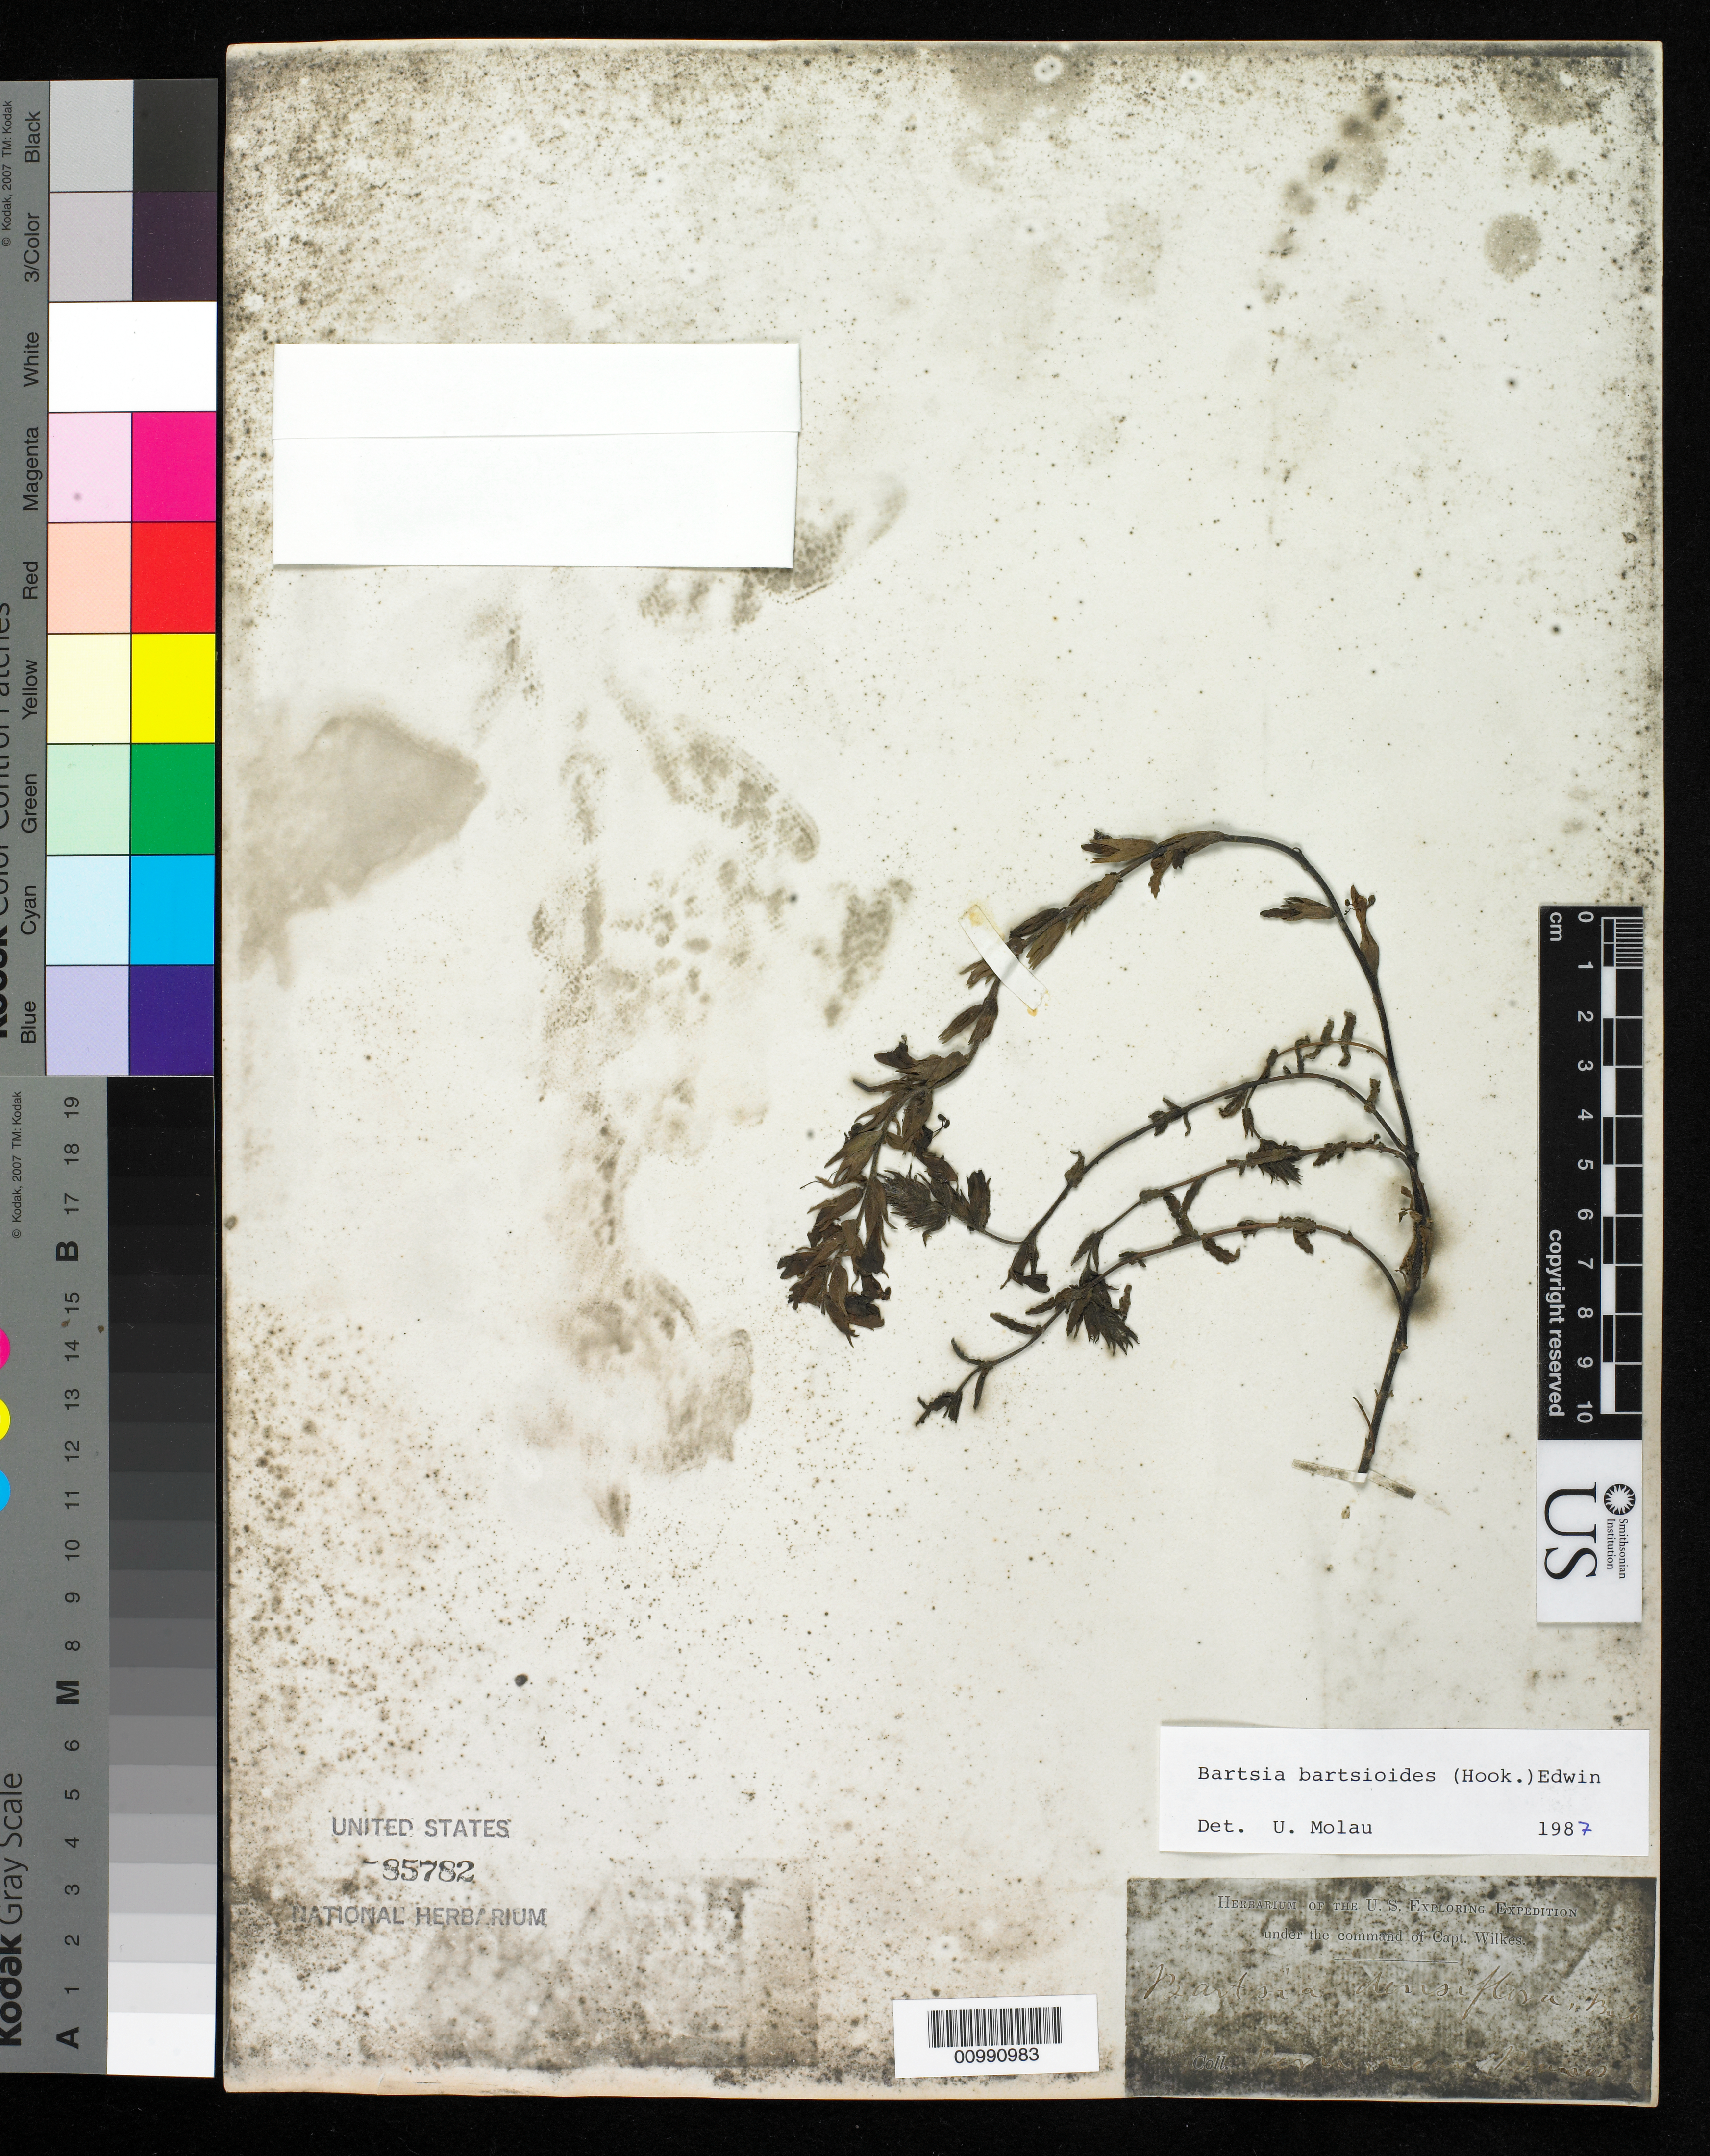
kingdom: Plantae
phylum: Tracheophyta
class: Magnoliopsida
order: Lamiales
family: Orobanchaceae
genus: Bartsia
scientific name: Bartsia bartsioides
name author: (Hook.) Edwin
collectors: Wilkes Explor. Exped.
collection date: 1838/1842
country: Peru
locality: Peru near Banos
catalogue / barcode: US 85782